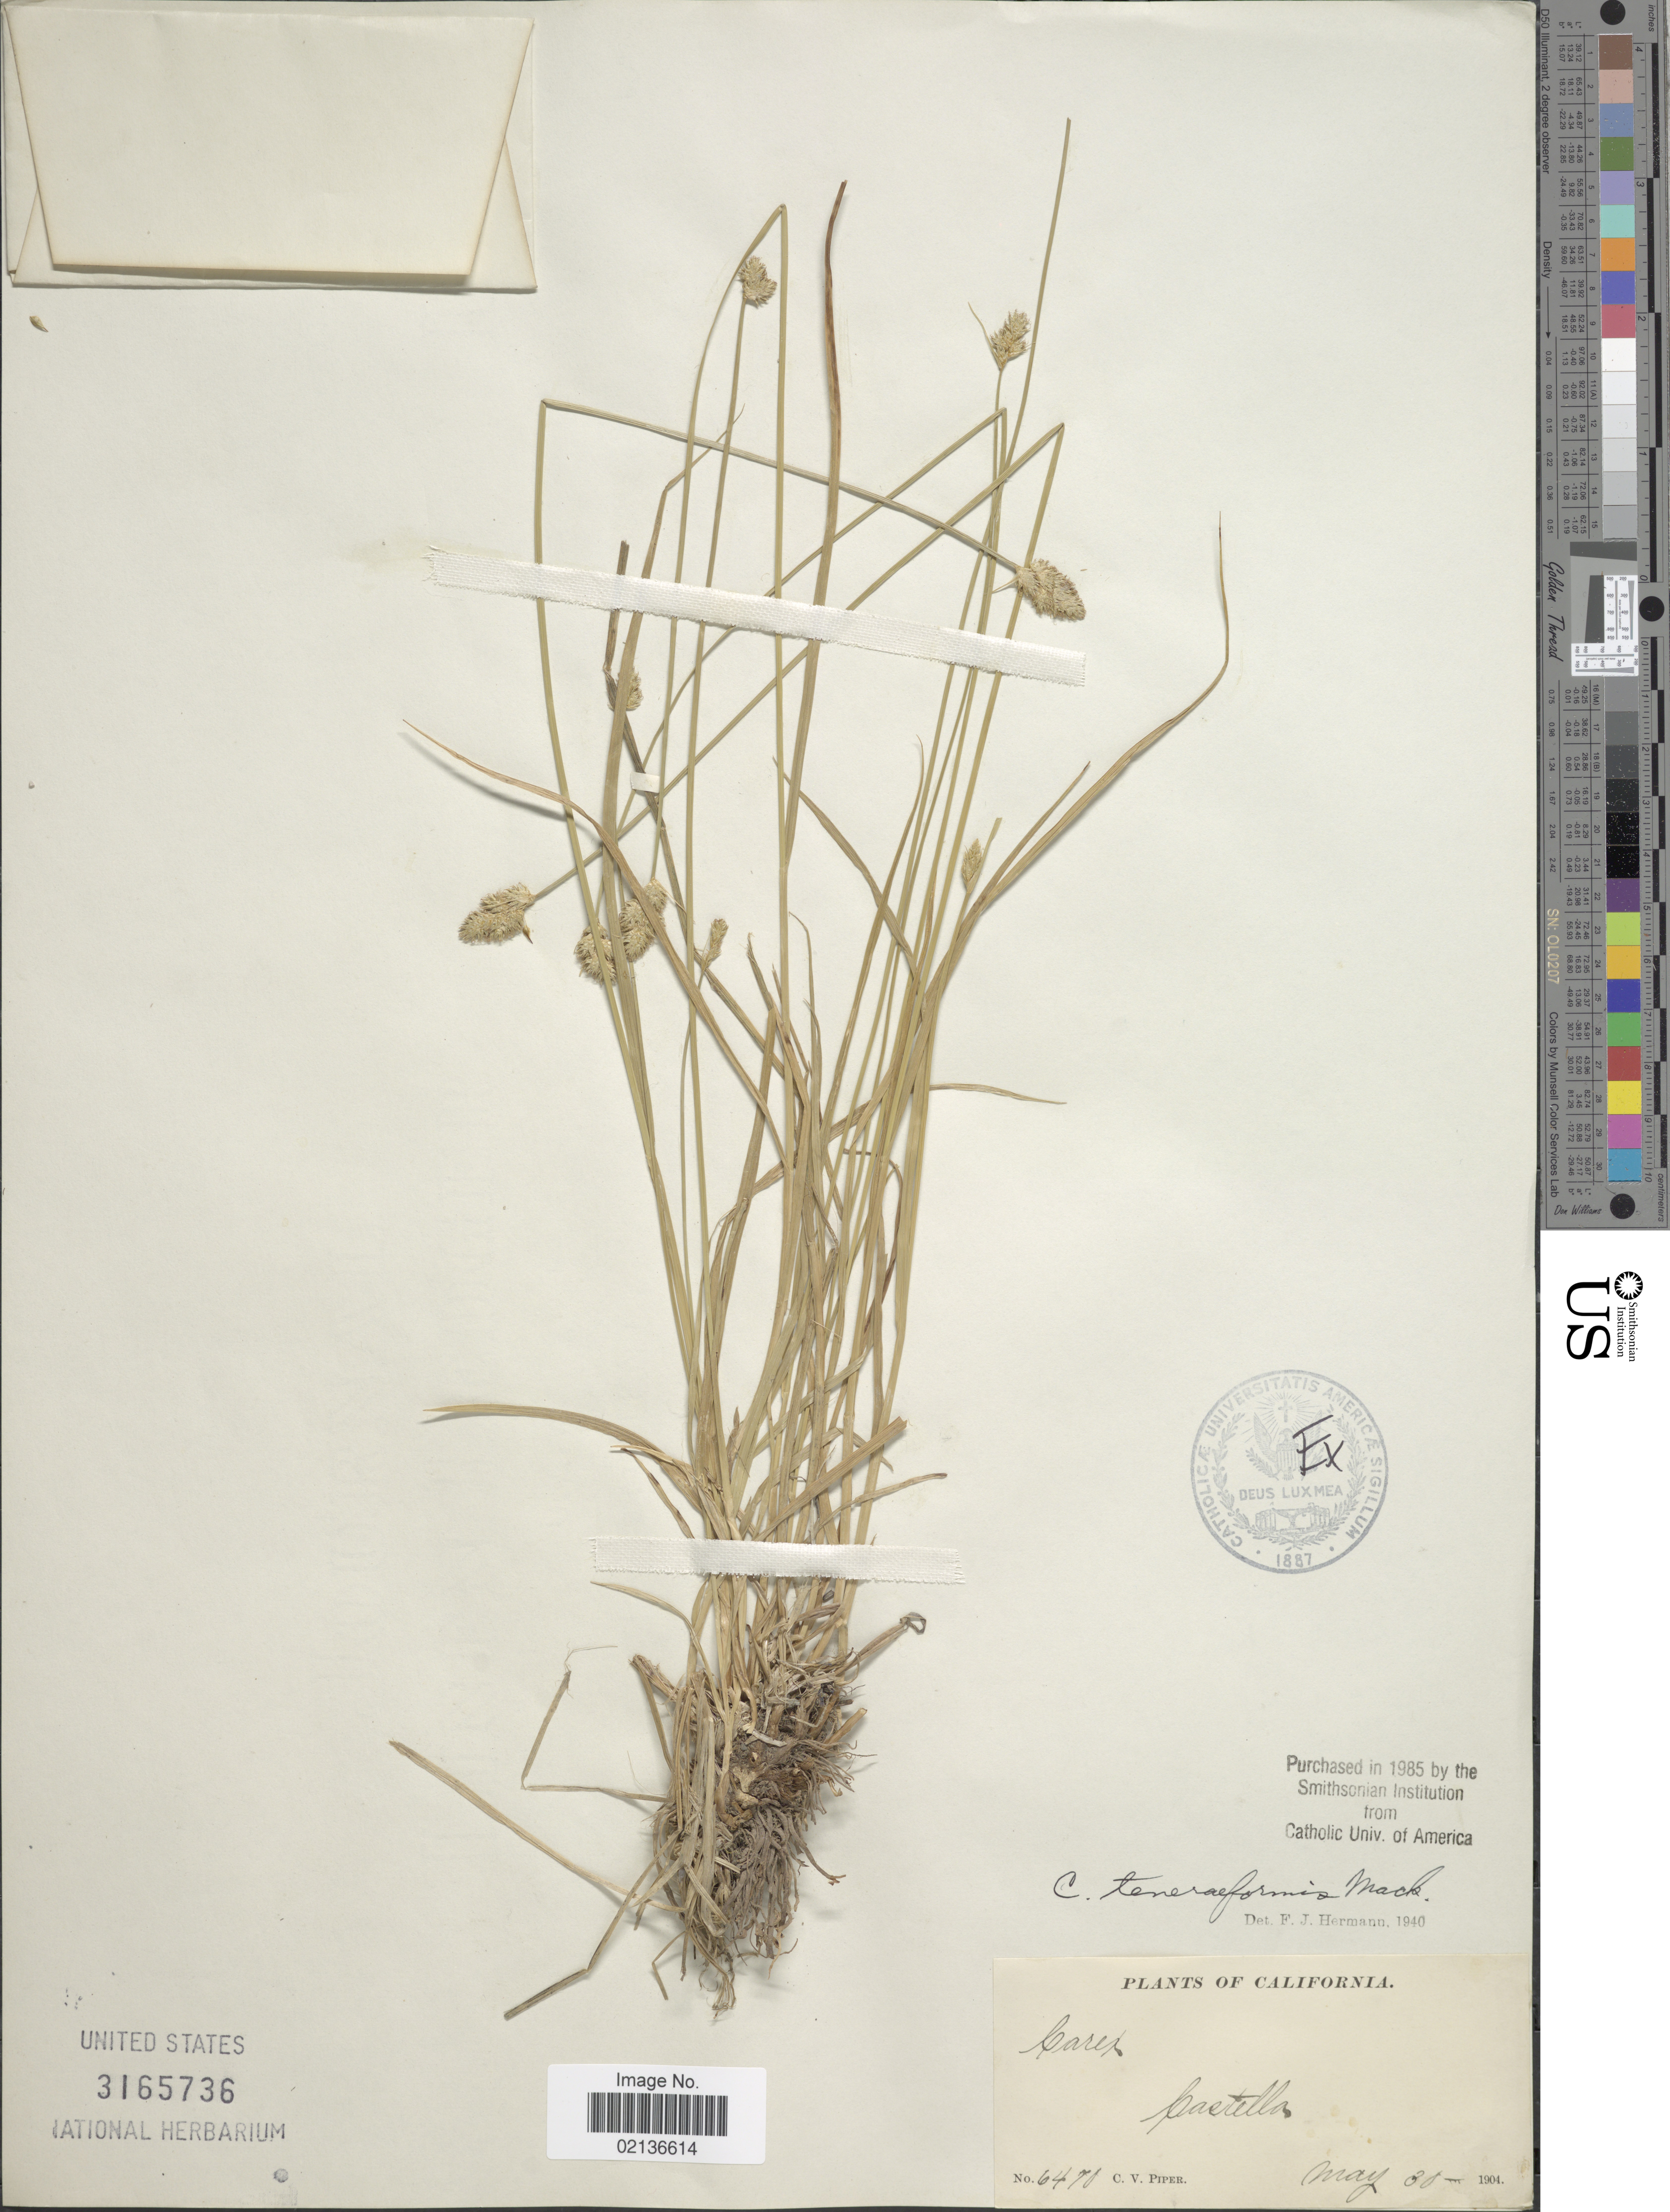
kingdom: Plantae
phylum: Tracheophyta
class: Liliopsida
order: Poales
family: Cyperaceae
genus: Carex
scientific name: Carex subfusca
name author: W. Boott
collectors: C. V. Piper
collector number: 6470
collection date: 1904-05-30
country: United States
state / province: California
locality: Castella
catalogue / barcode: US 3165736